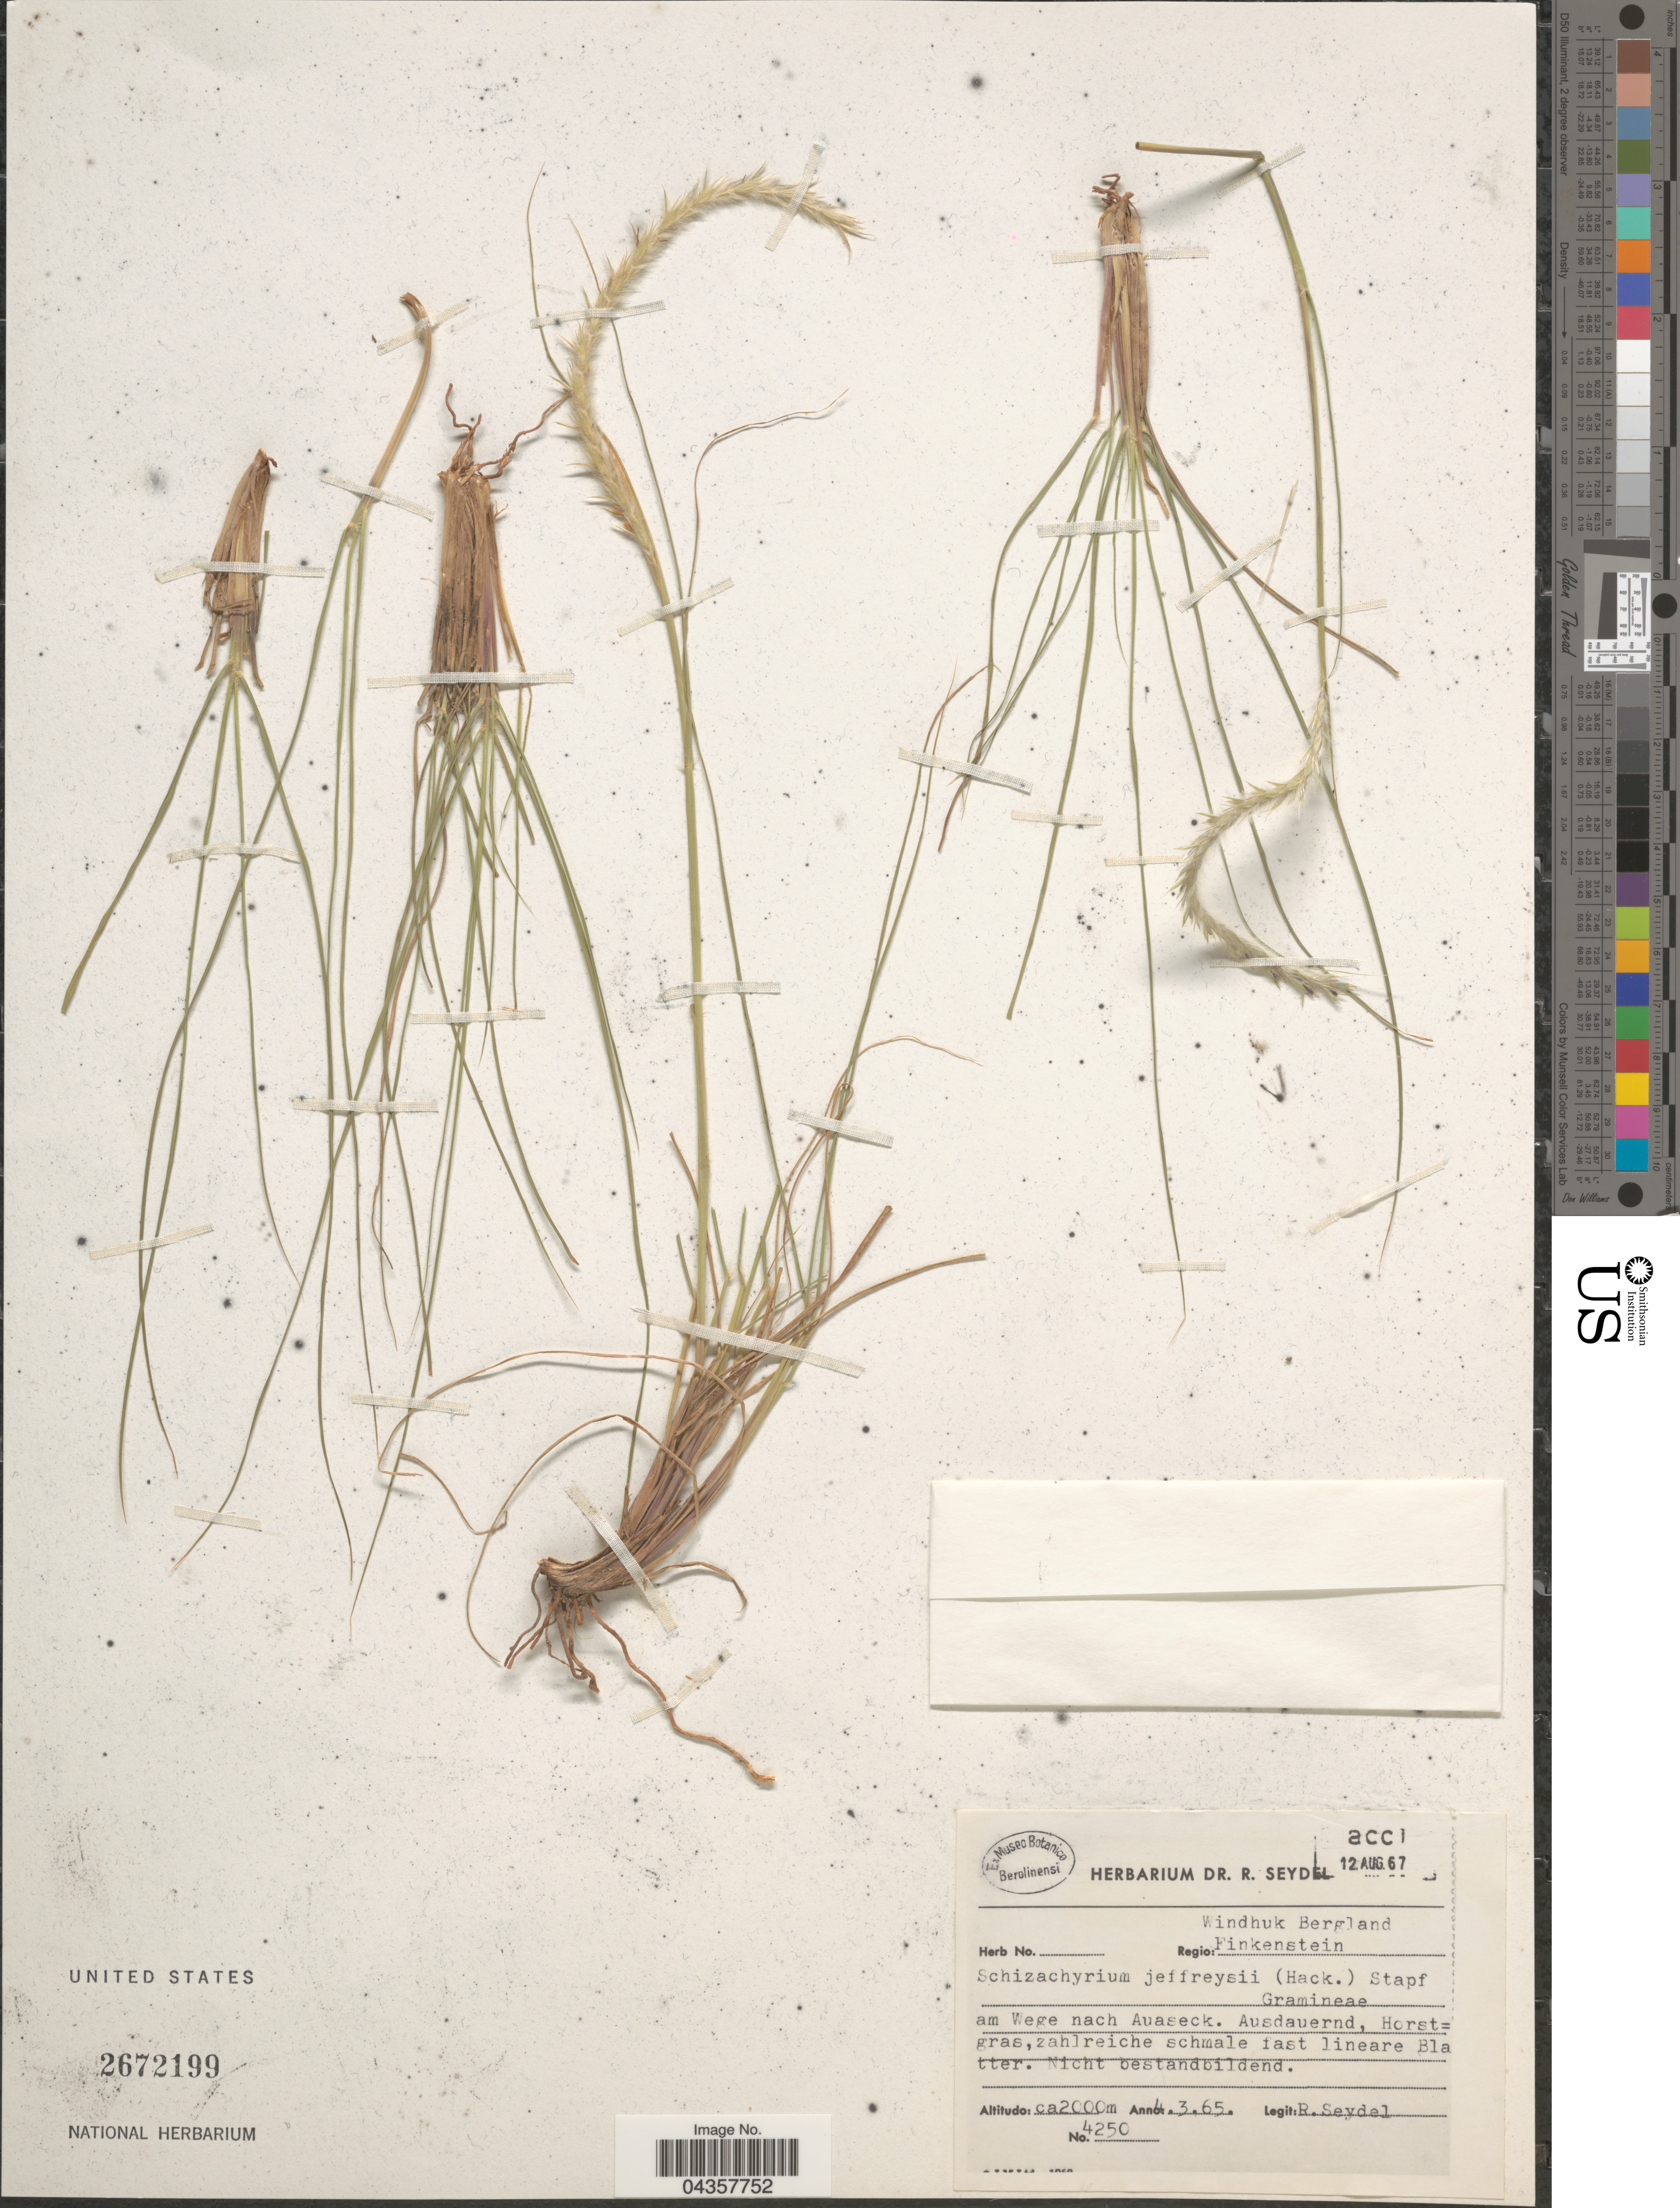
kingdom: Plantae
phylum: Tracheophyta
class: Liliopsida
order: Poales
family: Poaceae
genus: Schizachyrium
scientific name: Schizachyrium jeffreysii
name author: (Hack.) Stapf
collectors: R. Seydel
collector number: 4250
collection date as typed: Transcribed d/m/y: 4/3/65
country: Namibia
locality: Regio: Windhuk Bergland Finkenstein. Am Wege nach Auaseck.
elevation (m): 2000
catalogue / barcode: US 2672199